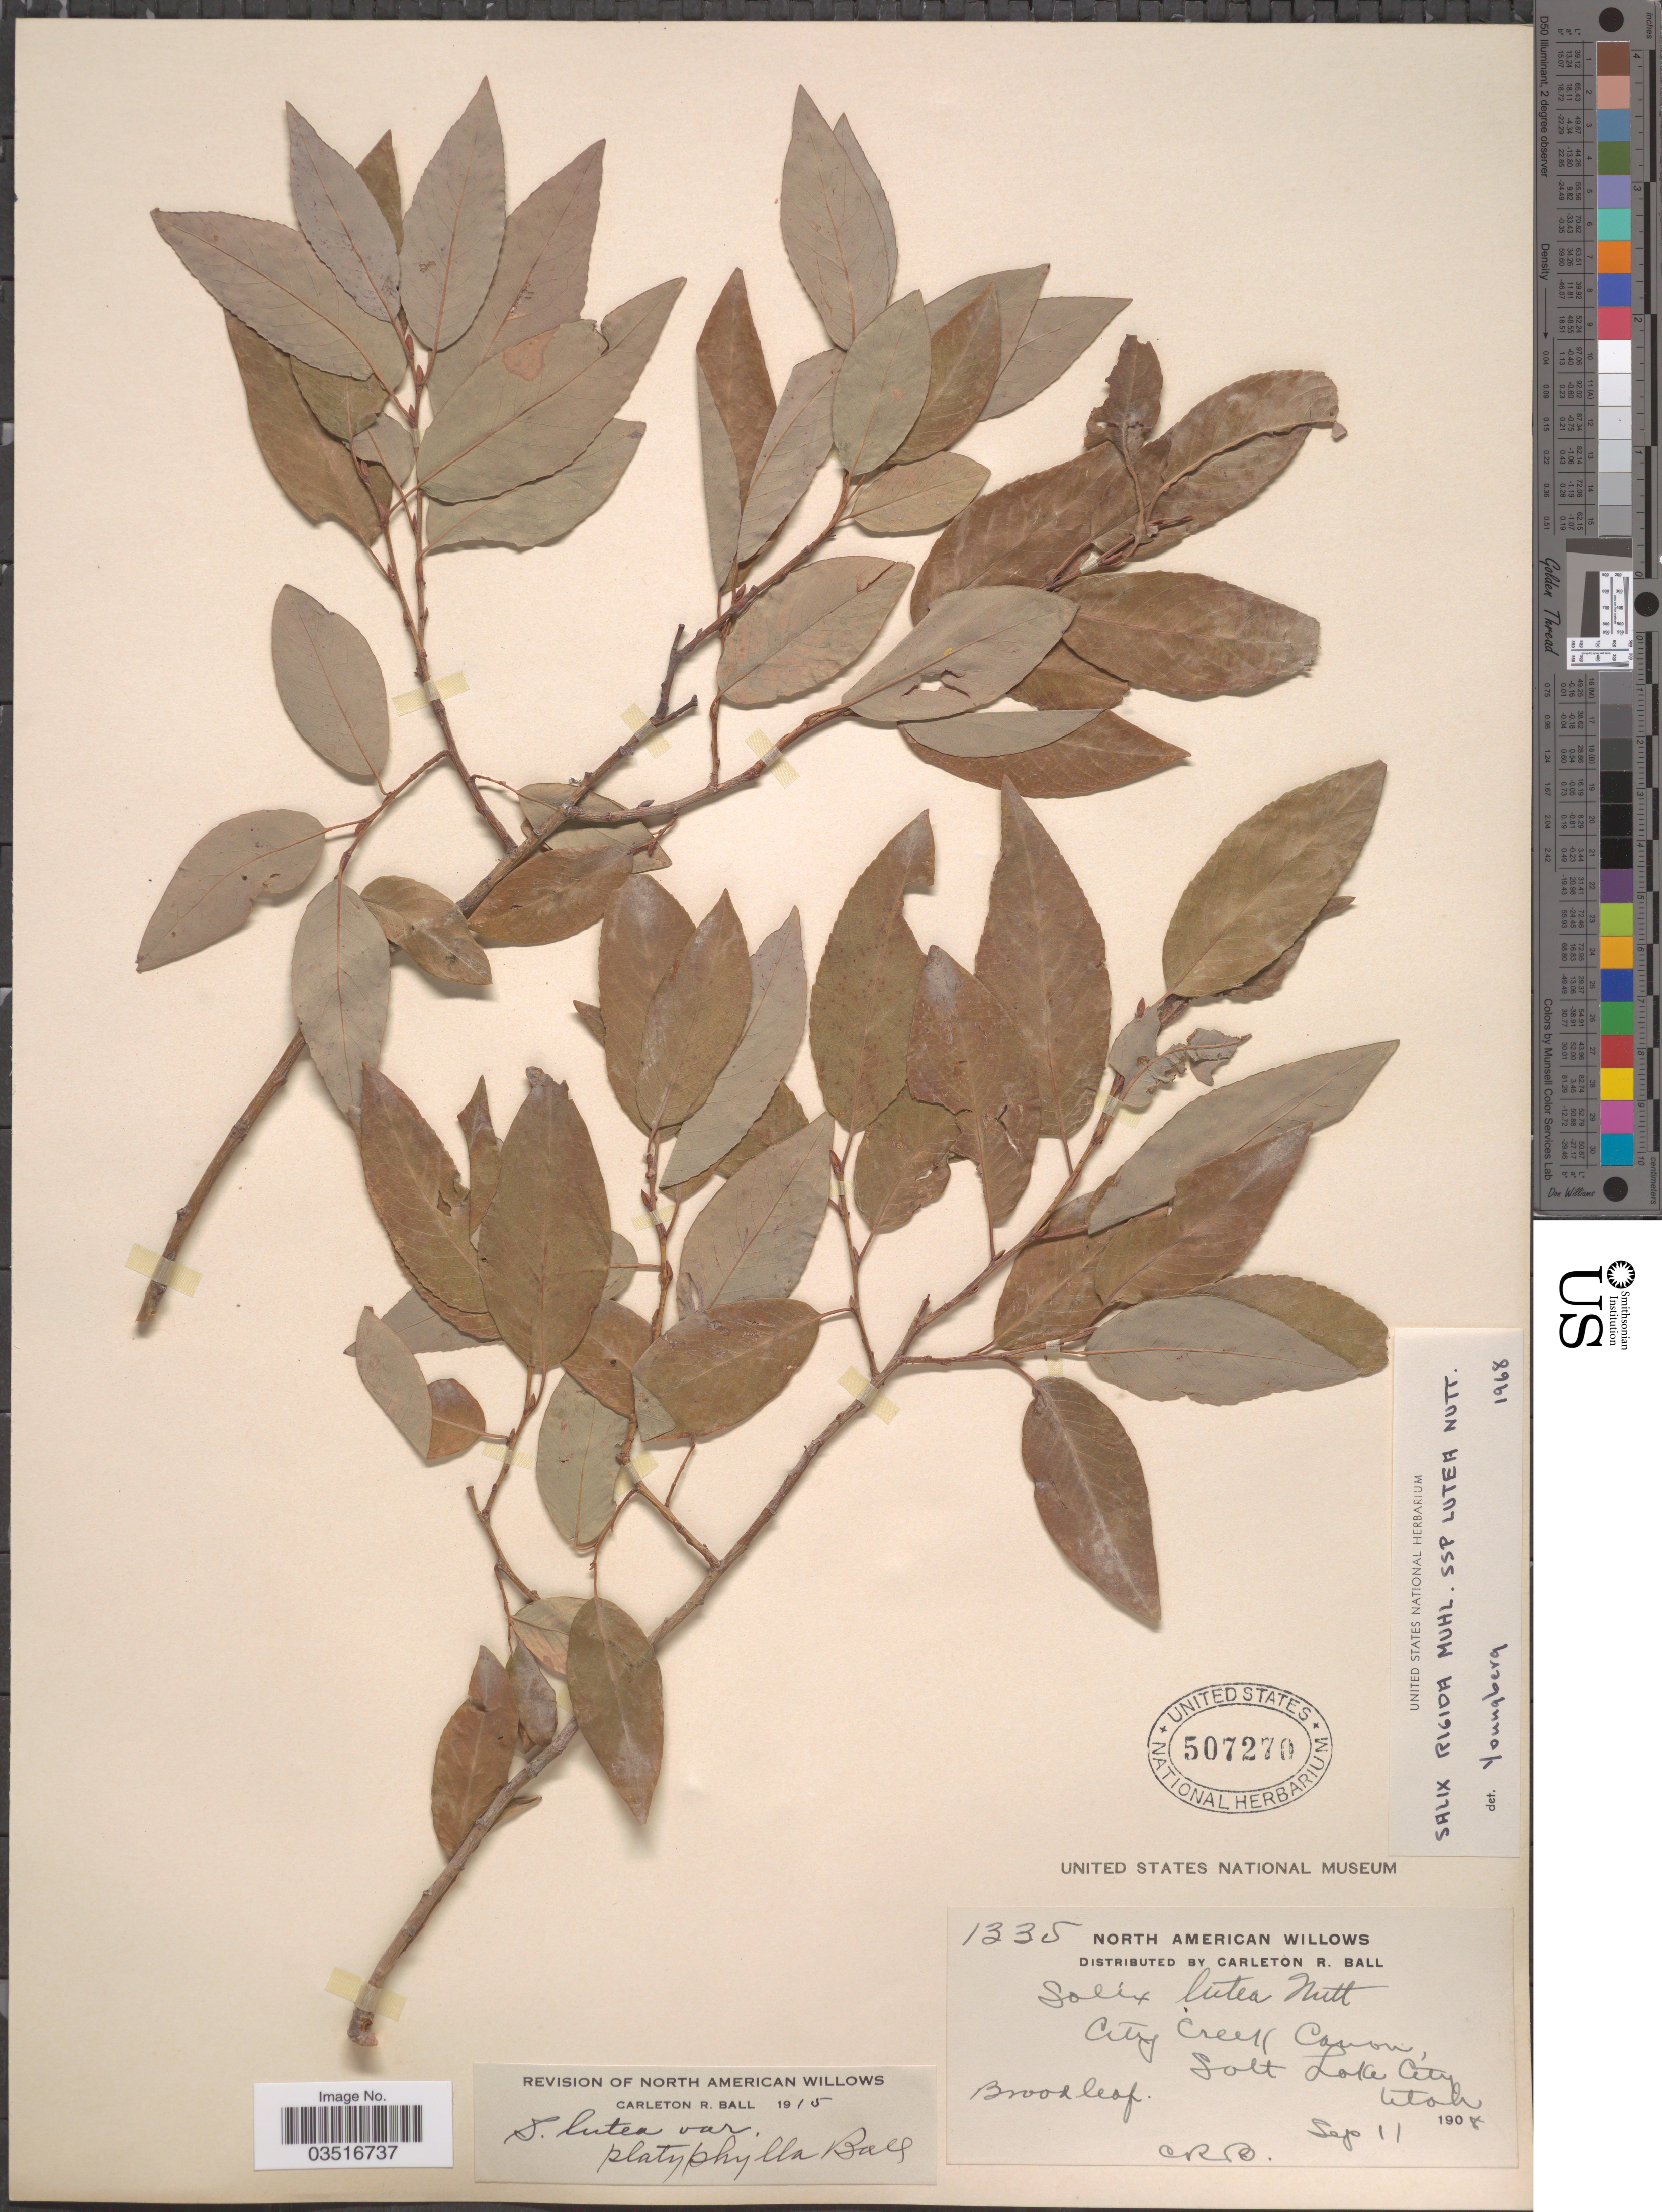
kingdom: Plantae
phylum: Tracheophyta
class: Magnoliopsida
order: Malpighiales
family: Salicaceae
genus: Salix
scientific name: Salix rigida subsp. lutea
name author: Nutt.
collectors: C. R. Ball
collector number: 1335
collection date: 1908-09-11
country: United States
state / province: Utah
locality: City Creek Canon, Salt Lake City.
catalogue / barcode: US 507270